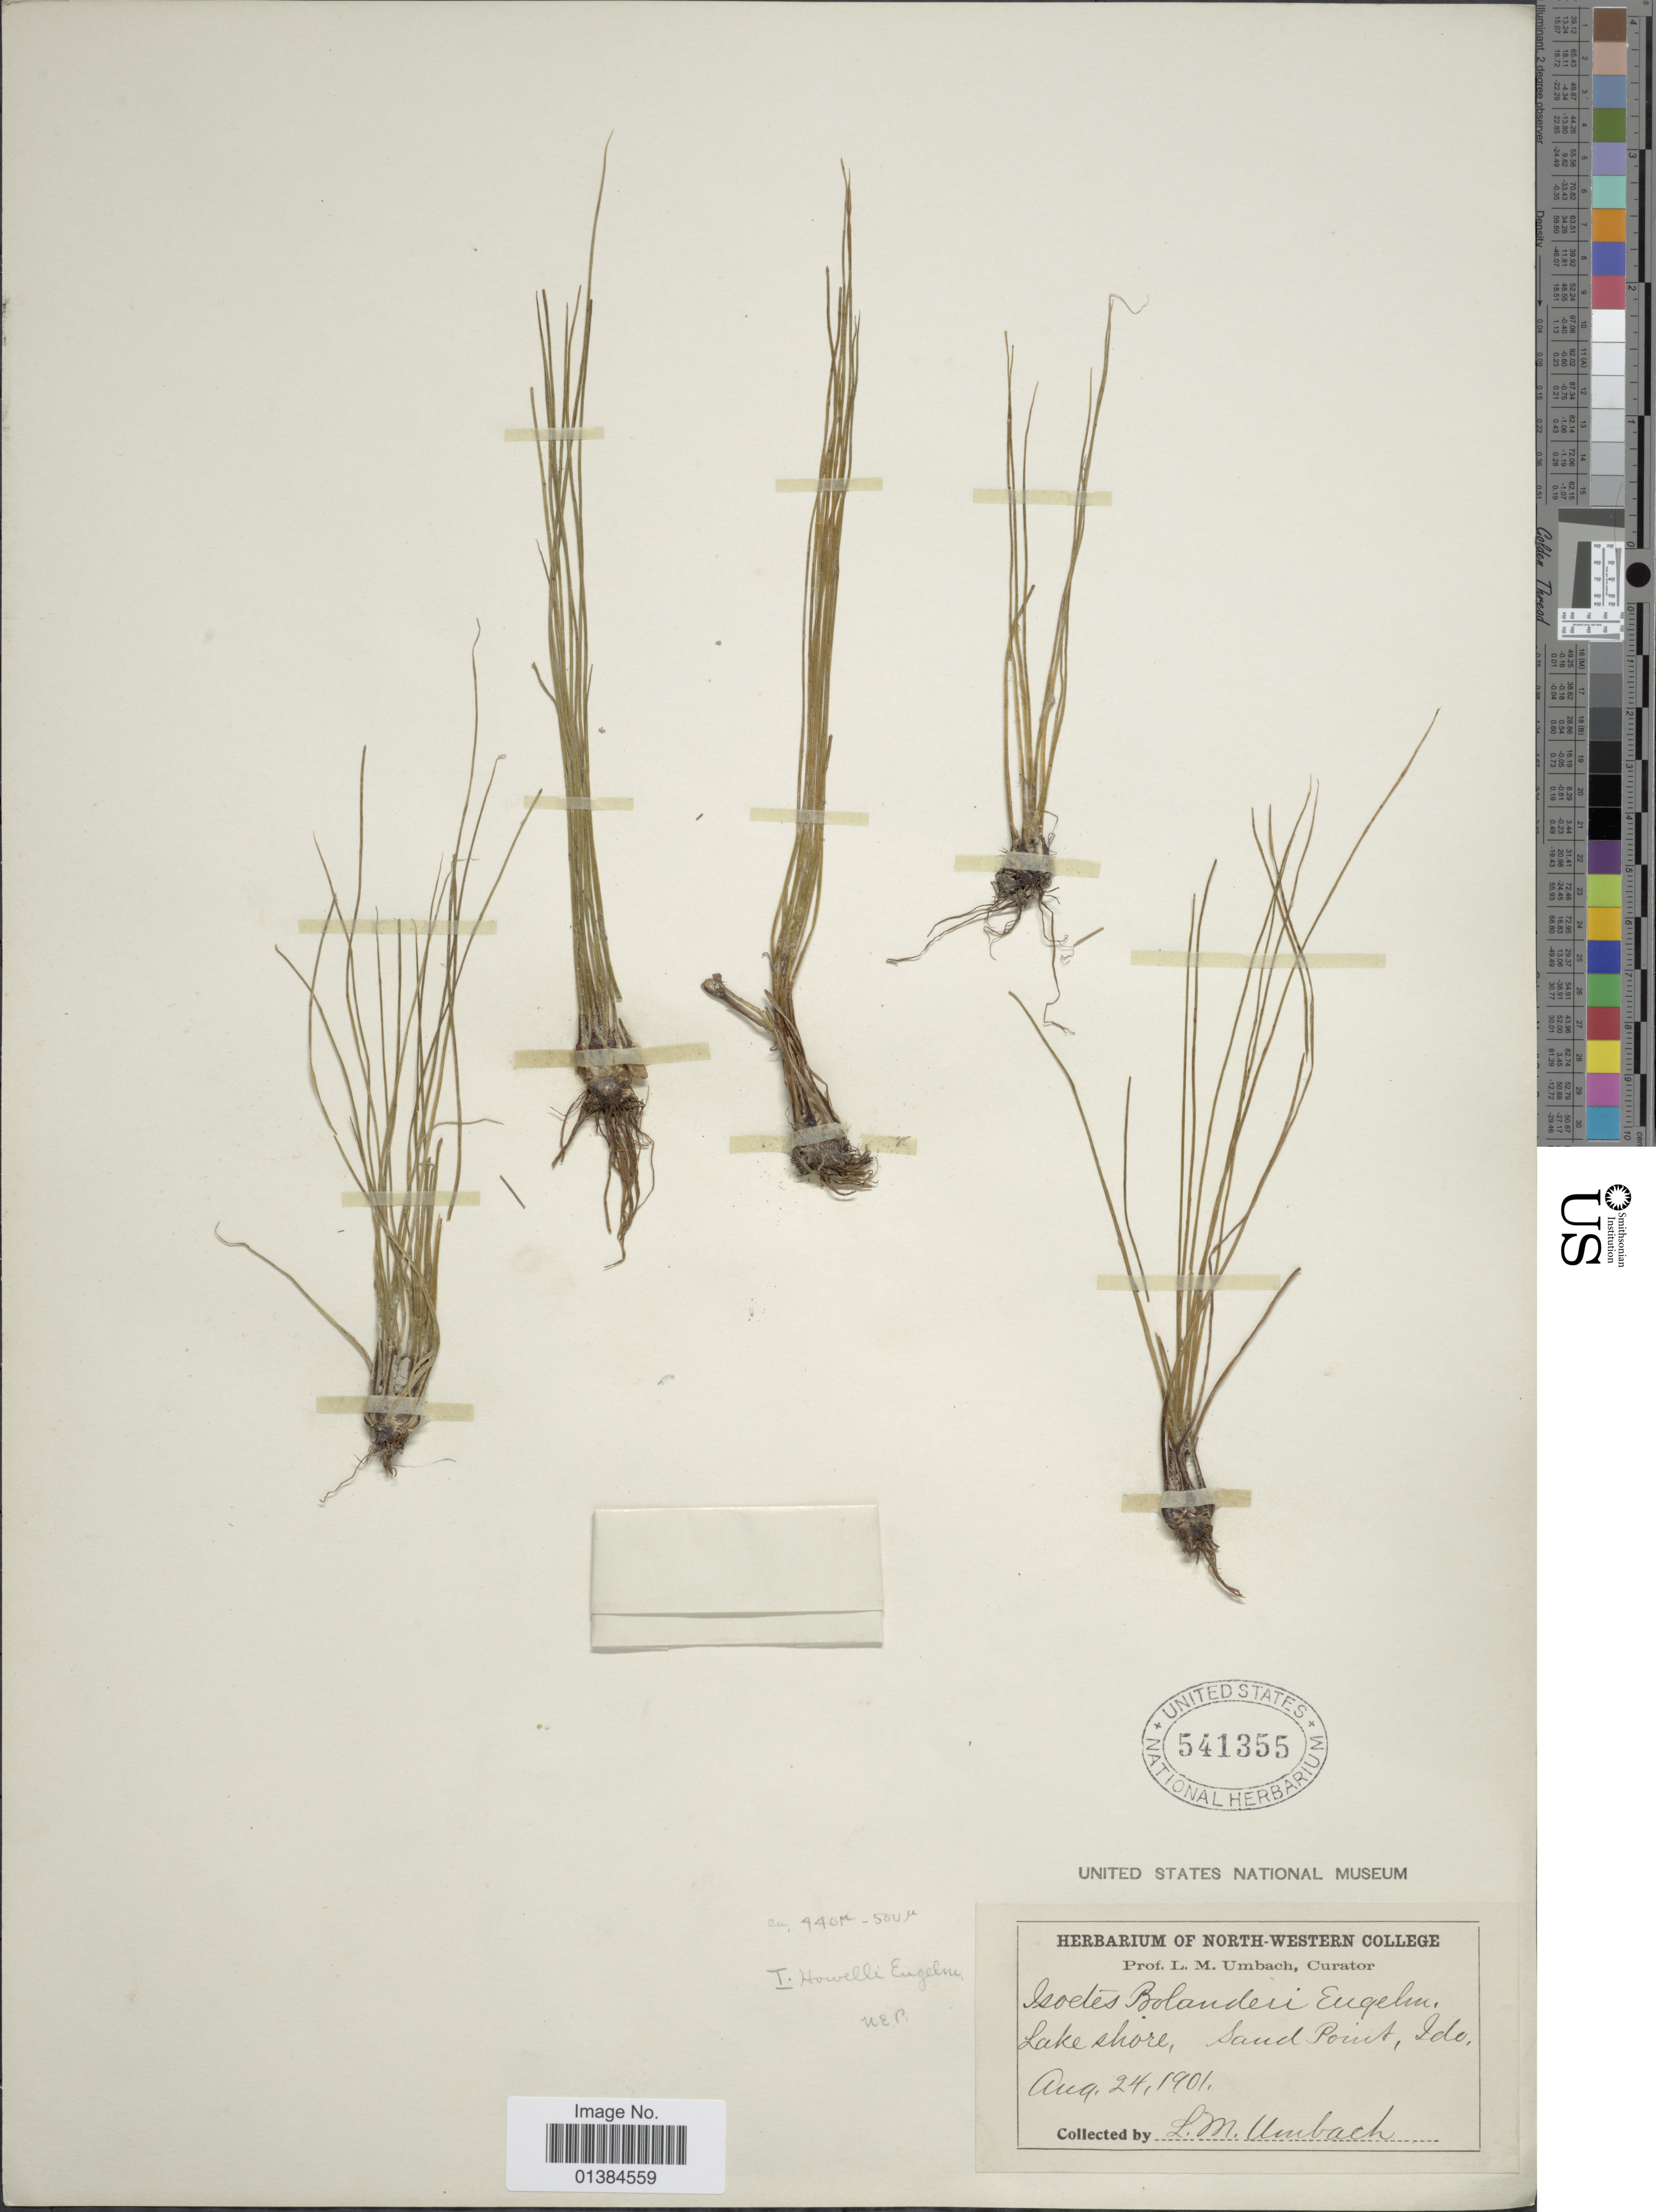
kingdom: Plantae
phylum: Tracheophyta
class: Lycopodiopsida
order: Isoetales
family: Isoetaceae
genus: Isoetes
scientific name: Isoetes howellii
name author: Engelm.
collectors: L. M. Umbach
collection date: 1901-08-24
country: United States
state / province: Idaho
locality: Lake shore, Sand Point.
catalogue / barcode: US 541355